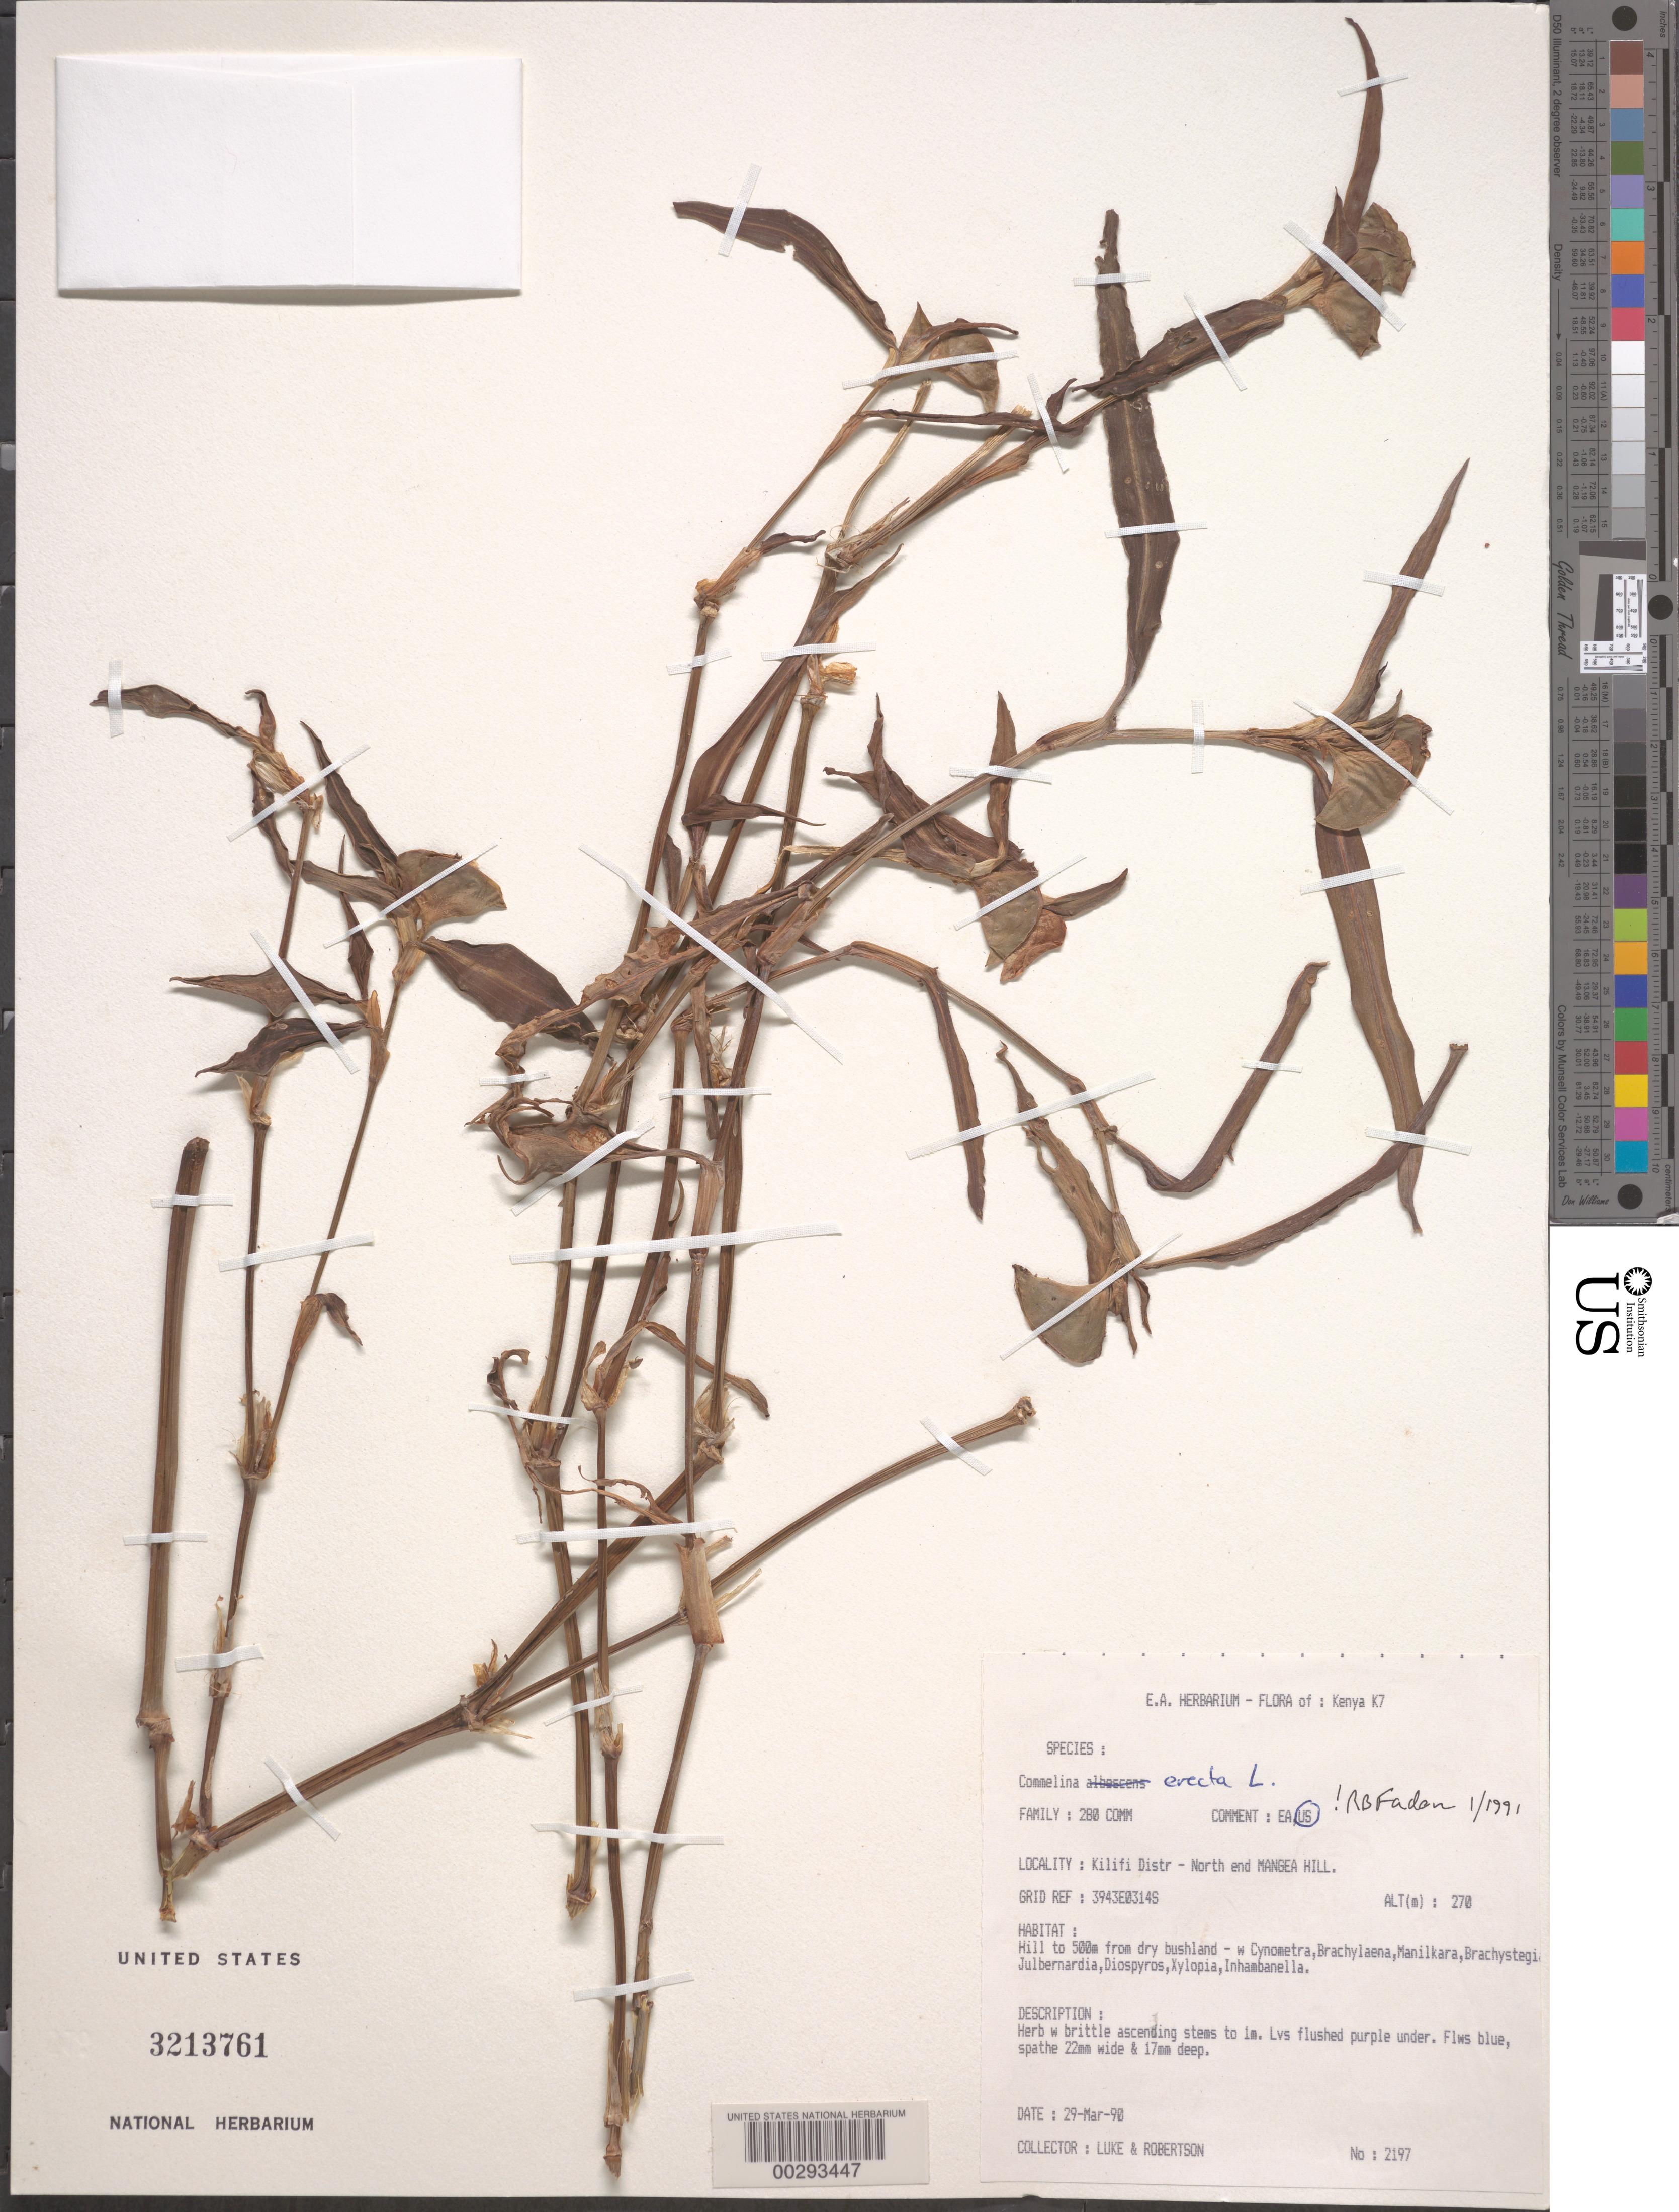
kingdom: Plantae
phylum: Tracheophyta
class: Liliopsida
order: Commelinales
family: Commelinaceae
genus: Commelina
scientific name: Commelina erecta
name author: L.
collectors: -. Luke & -. Robertson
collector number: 2197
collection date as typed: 29 Mar 1990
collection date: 1990-03-29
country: Kenya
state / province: Kilifi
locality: Kilifi district, n end mangea hill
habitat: Dry bushland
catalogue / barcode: US 3213761